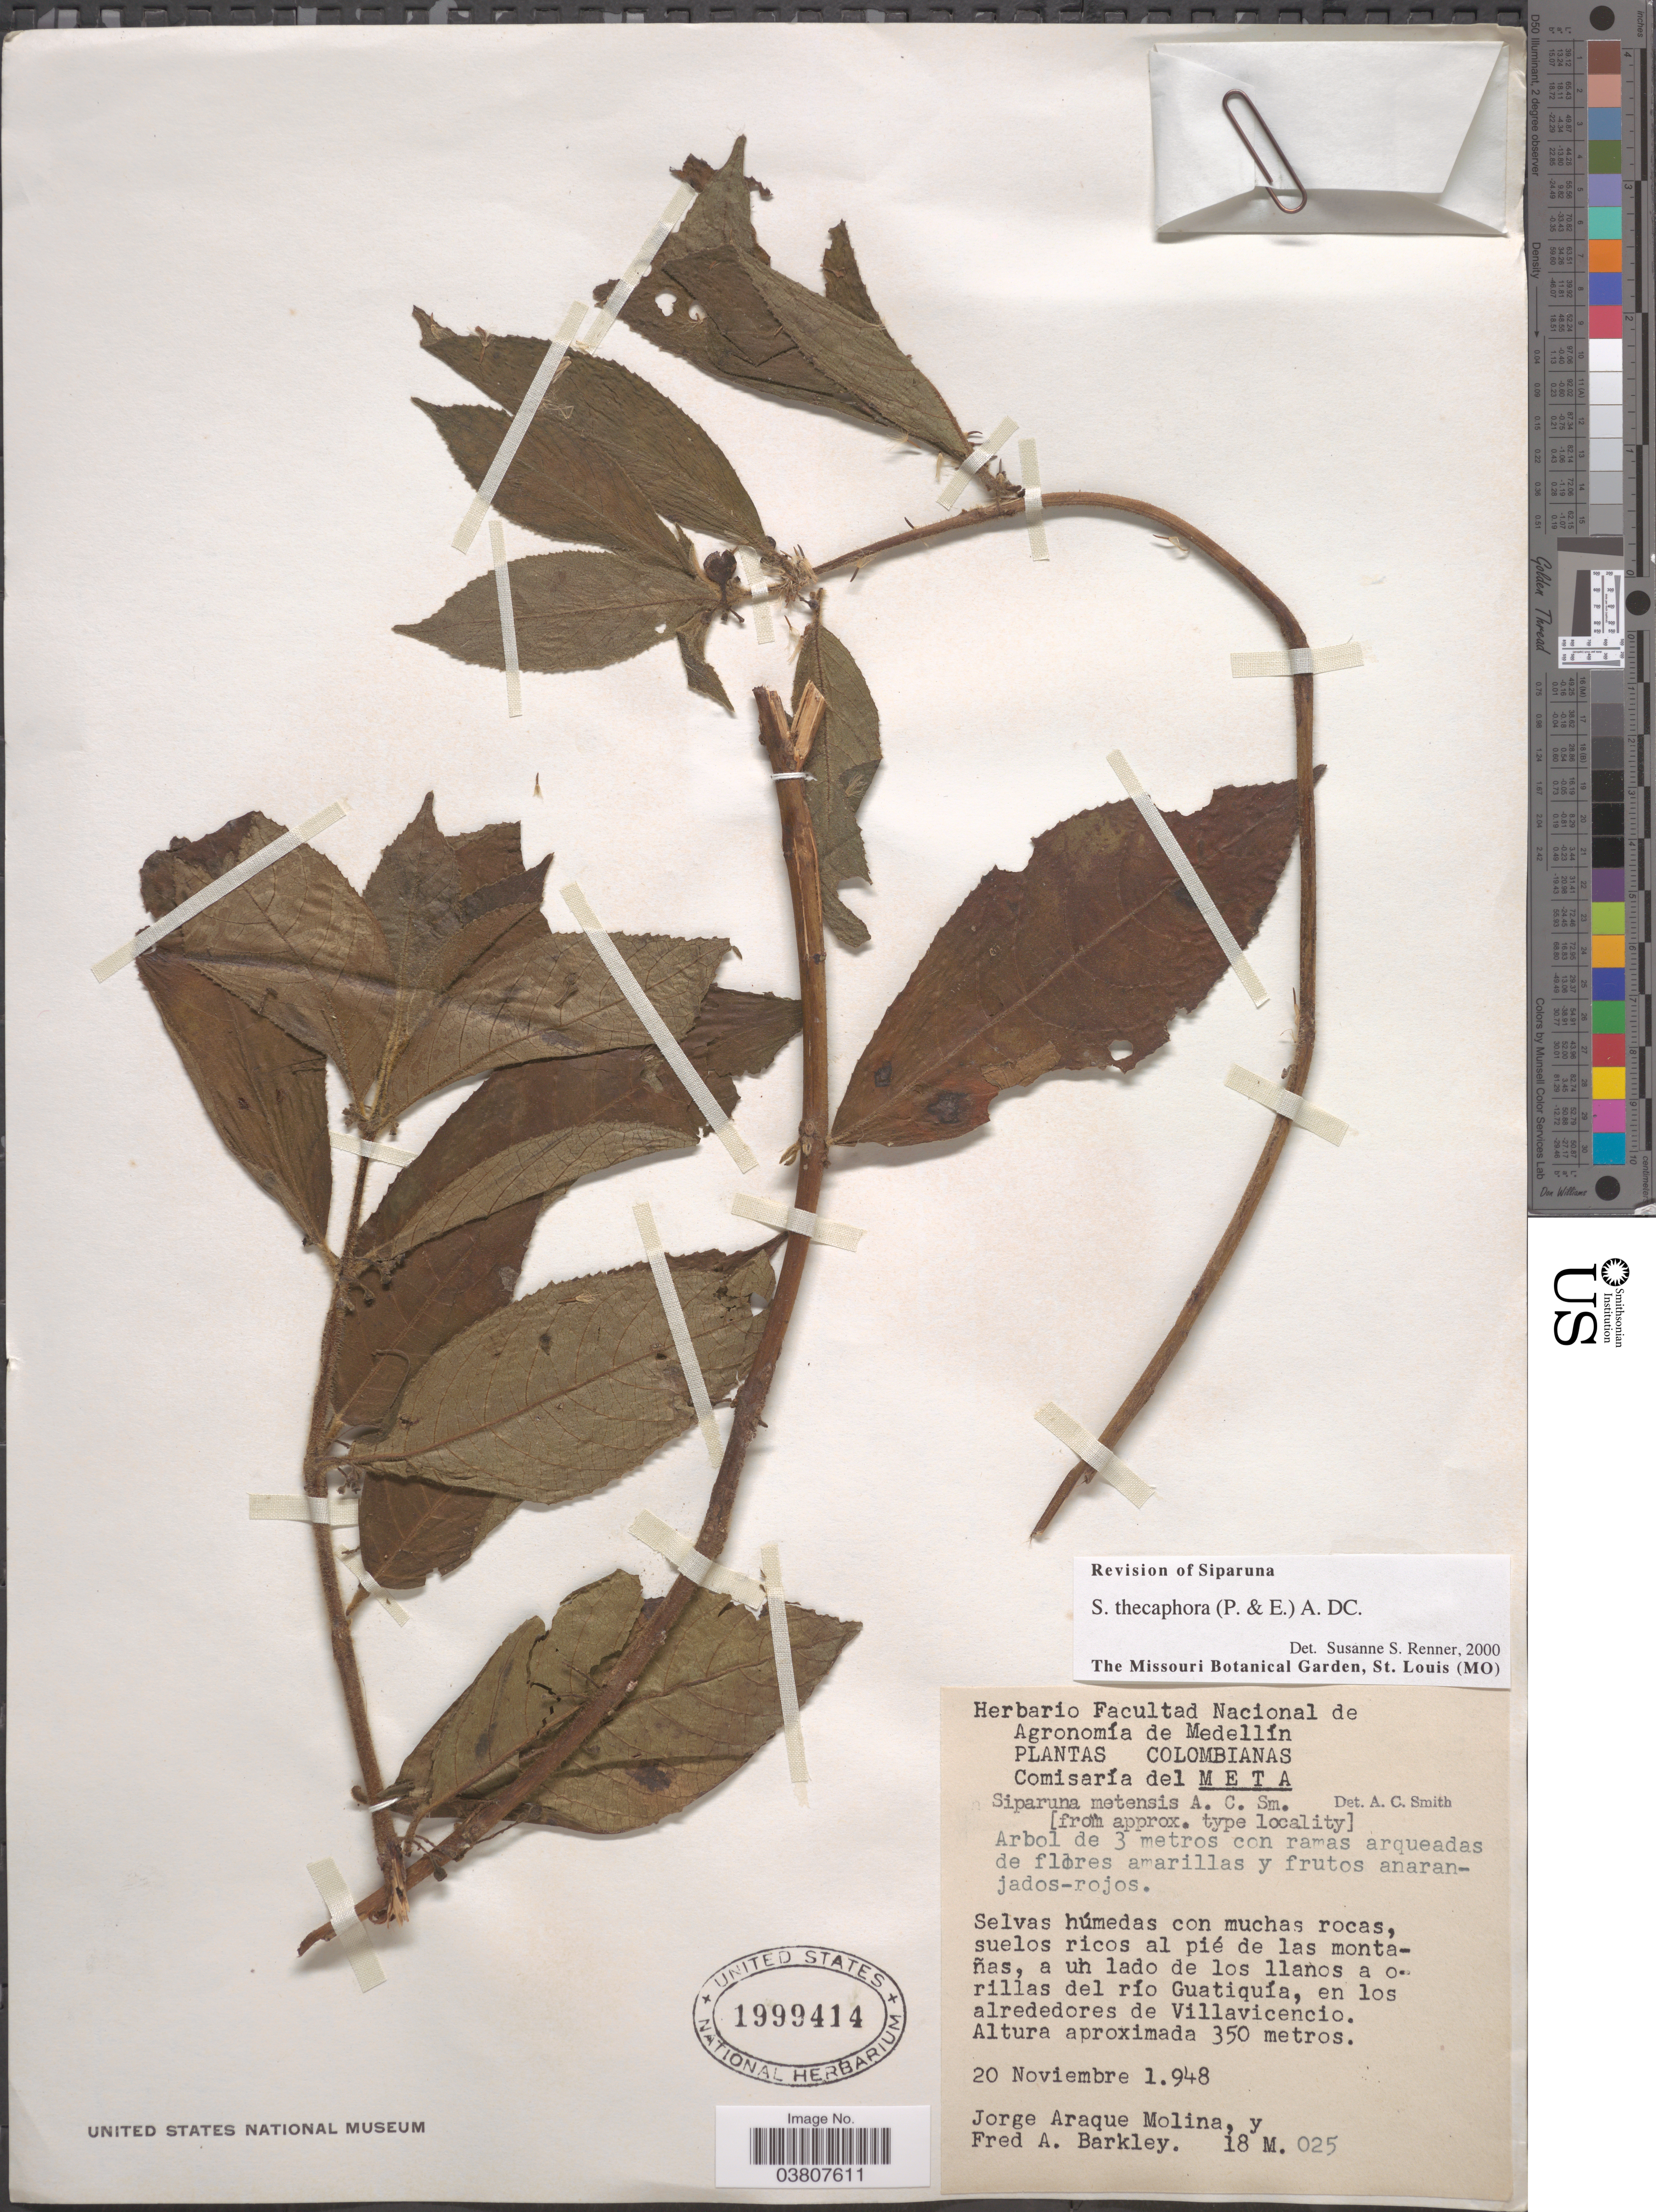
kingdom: Plantae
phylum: Tracheophyta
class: Magnoliopsida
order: Laurales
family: Siparunaceae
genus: Siparuna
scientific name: Siparuna thecaphora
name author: (Poepp. & Endl.) A. DC.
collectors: J. Araque Molina & F. A. Barkley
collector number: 18M025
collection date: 1948-11-20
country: Colombia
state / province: Meta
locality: Comisaría del Meta. Al pié de las montañas, a un lado de los llanos a orillas del río Guatiquía, en los alrededores de Villavicencio.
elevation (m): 350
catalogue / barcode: US 1999414